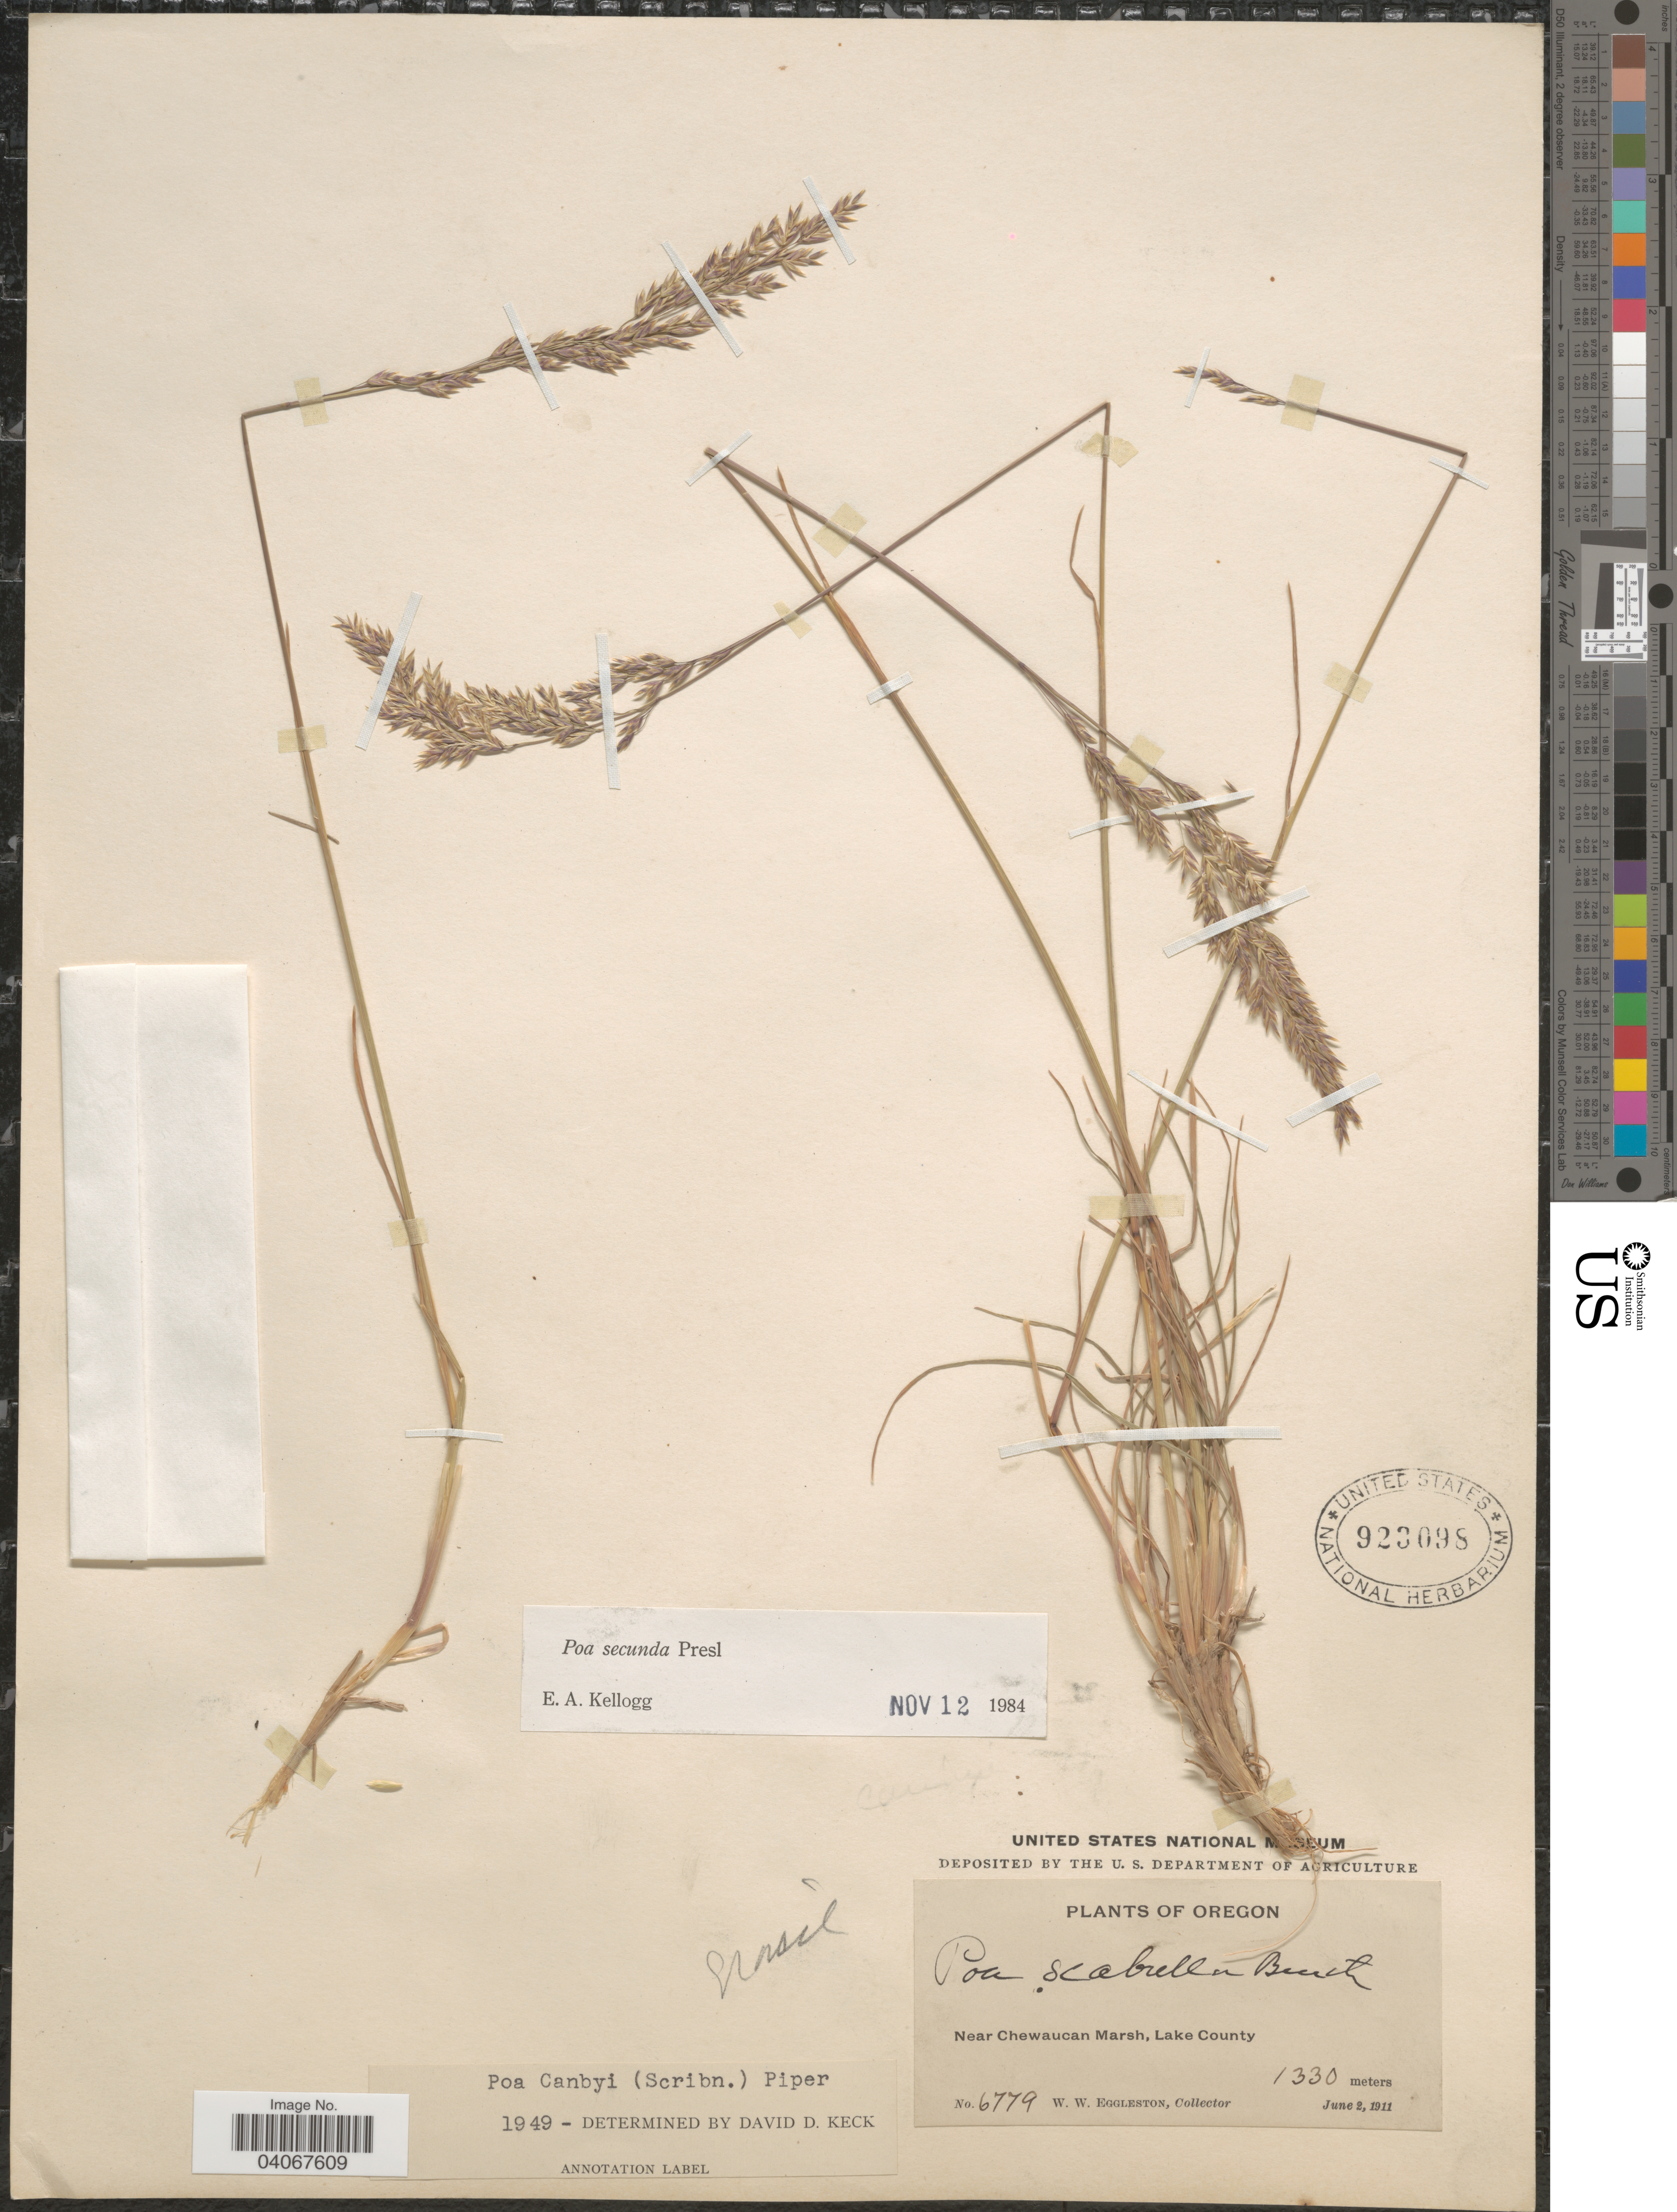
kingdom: Plantae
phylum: Tracheophyta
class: Liliopsida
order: Poales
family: Poaceae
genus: Poa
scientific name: Poa secunda subsp. secunda var. secunda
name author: J. Presl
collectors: W. W. Eggleston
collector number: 6779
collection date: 1911-06-02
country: United States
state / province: Oregon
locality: Near Chewaucan Marsh, Lake County.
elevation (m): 1330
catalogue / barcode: US 923098